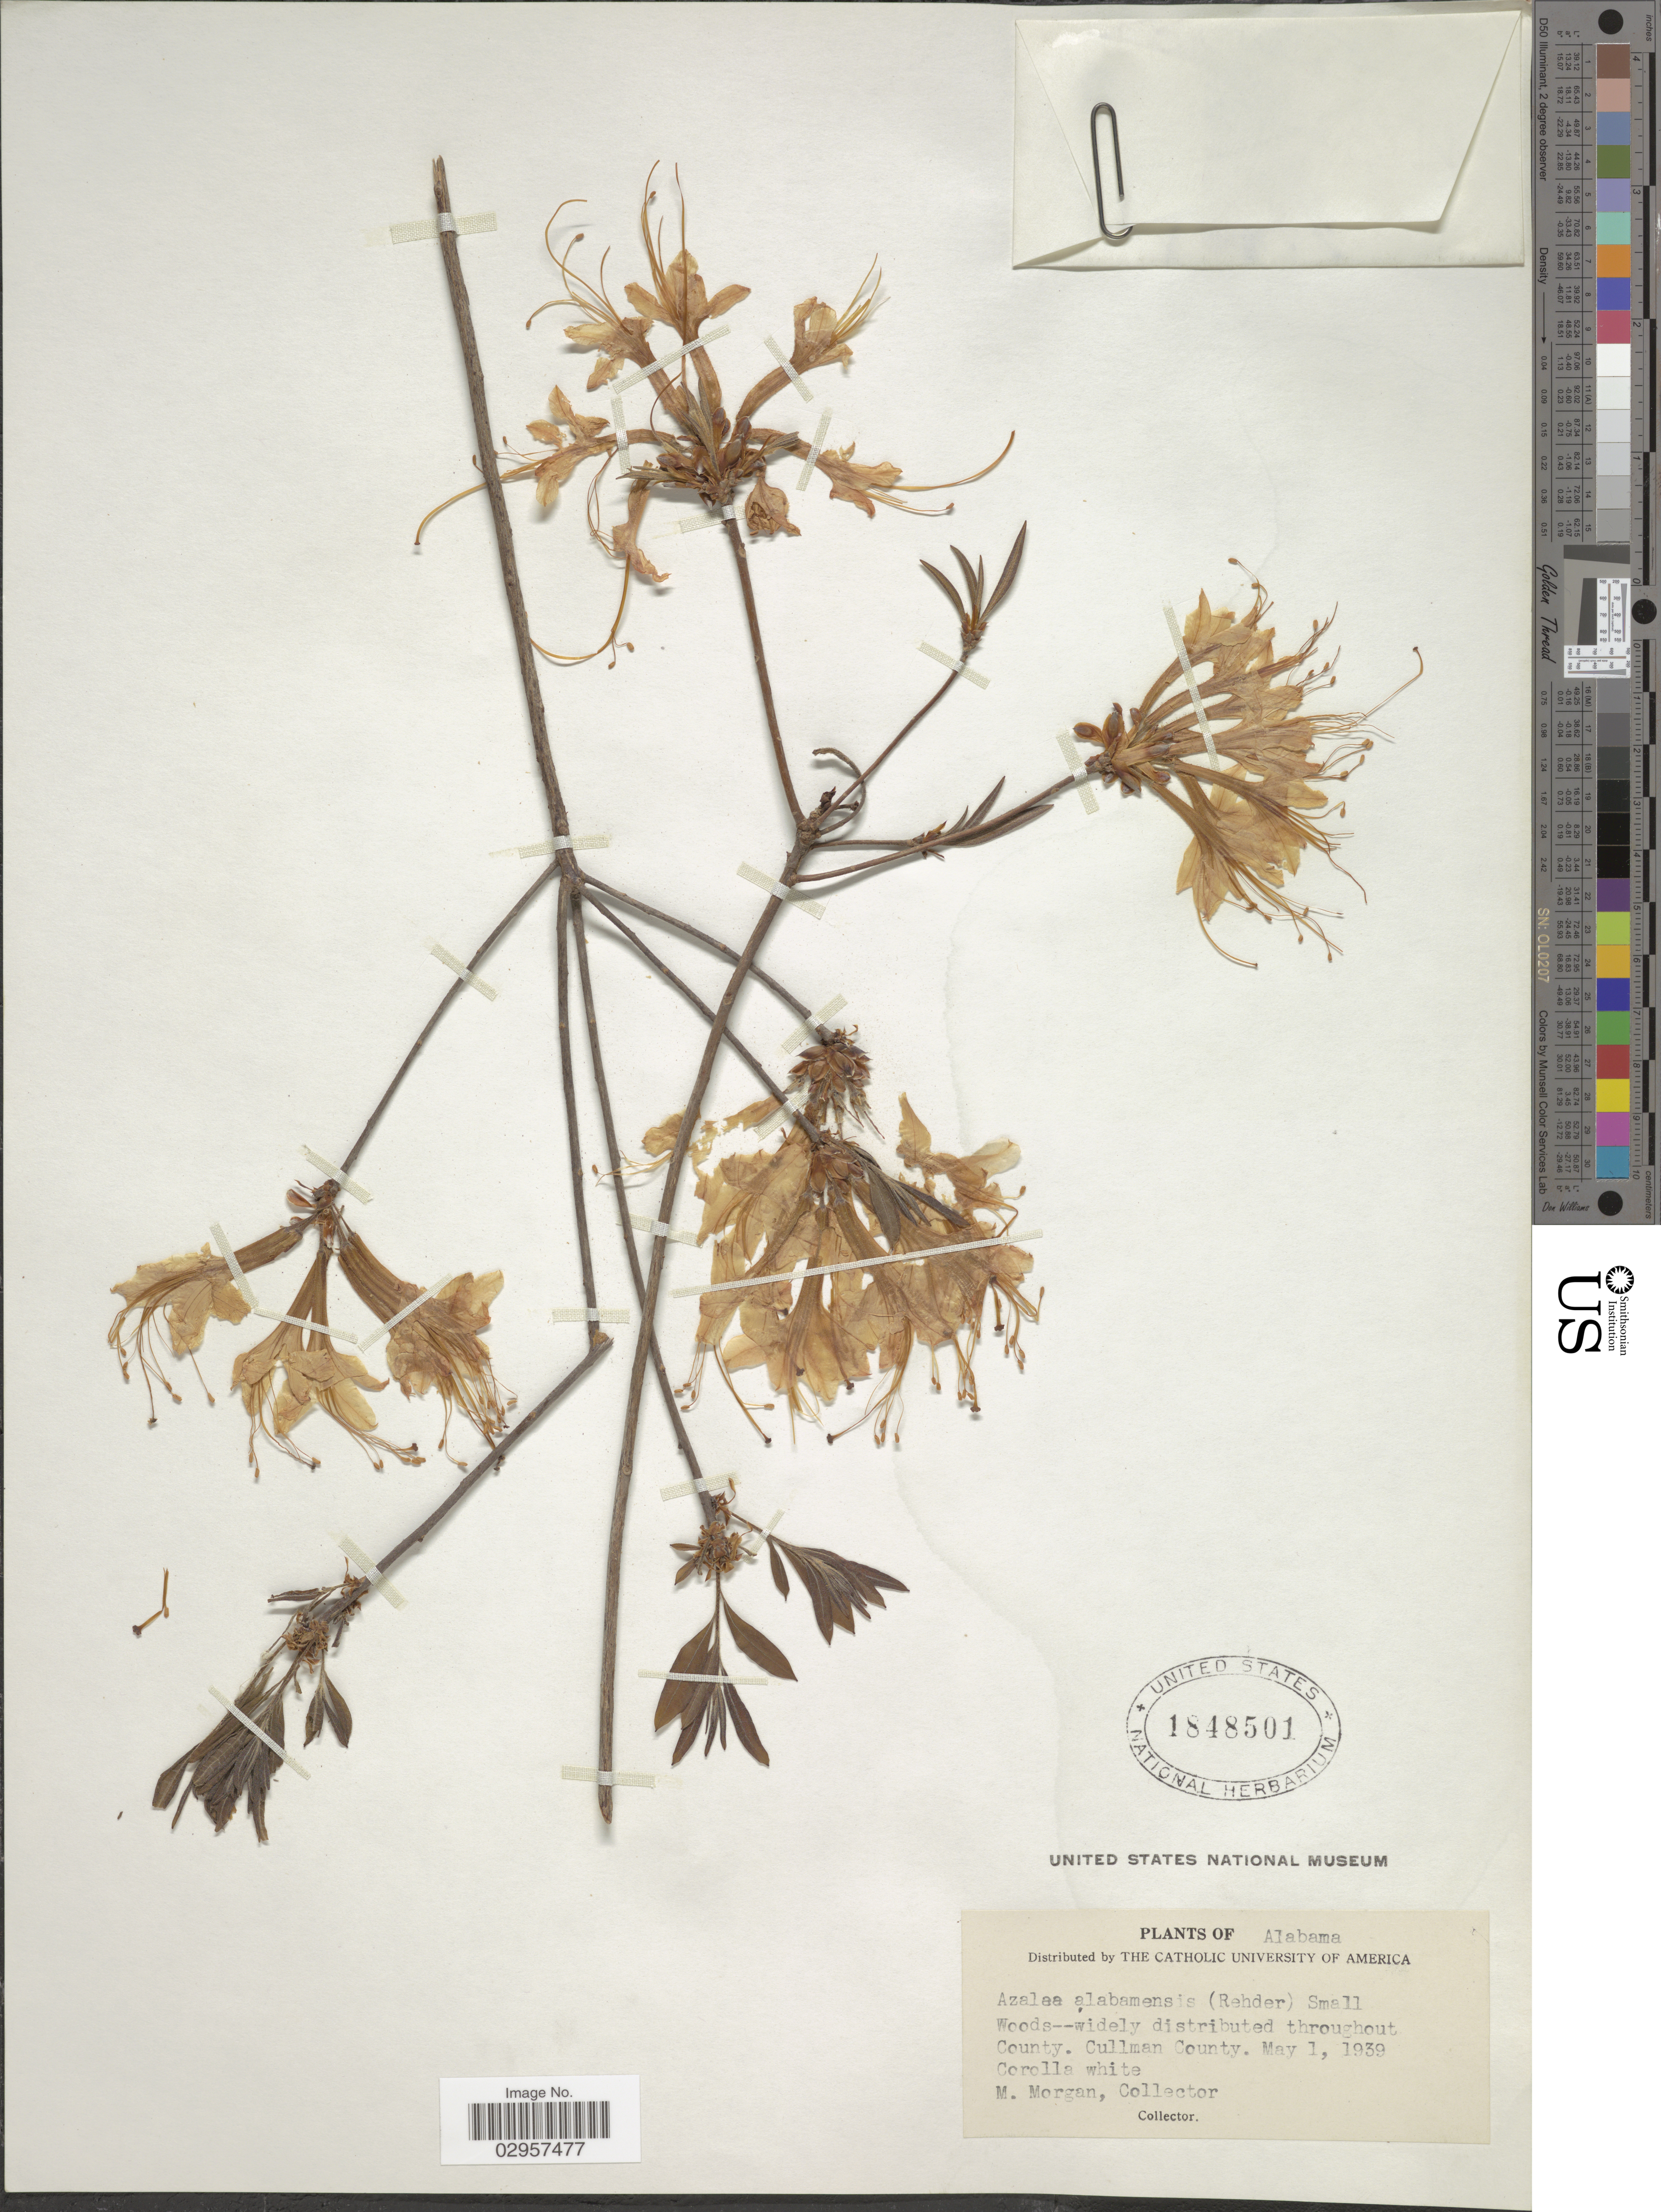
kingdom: Plantae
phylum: Tracheophyta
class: Magnoliopsida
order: Ericales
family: Ericaceae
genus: Rhododendron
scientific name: Rhododendron alabamense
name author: Rehder in E.H. Wilson & Rehder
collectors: M. Morgan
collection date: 1939-05-01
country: United States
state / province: Alabama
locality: Cullman County.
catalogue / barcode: US 1848501